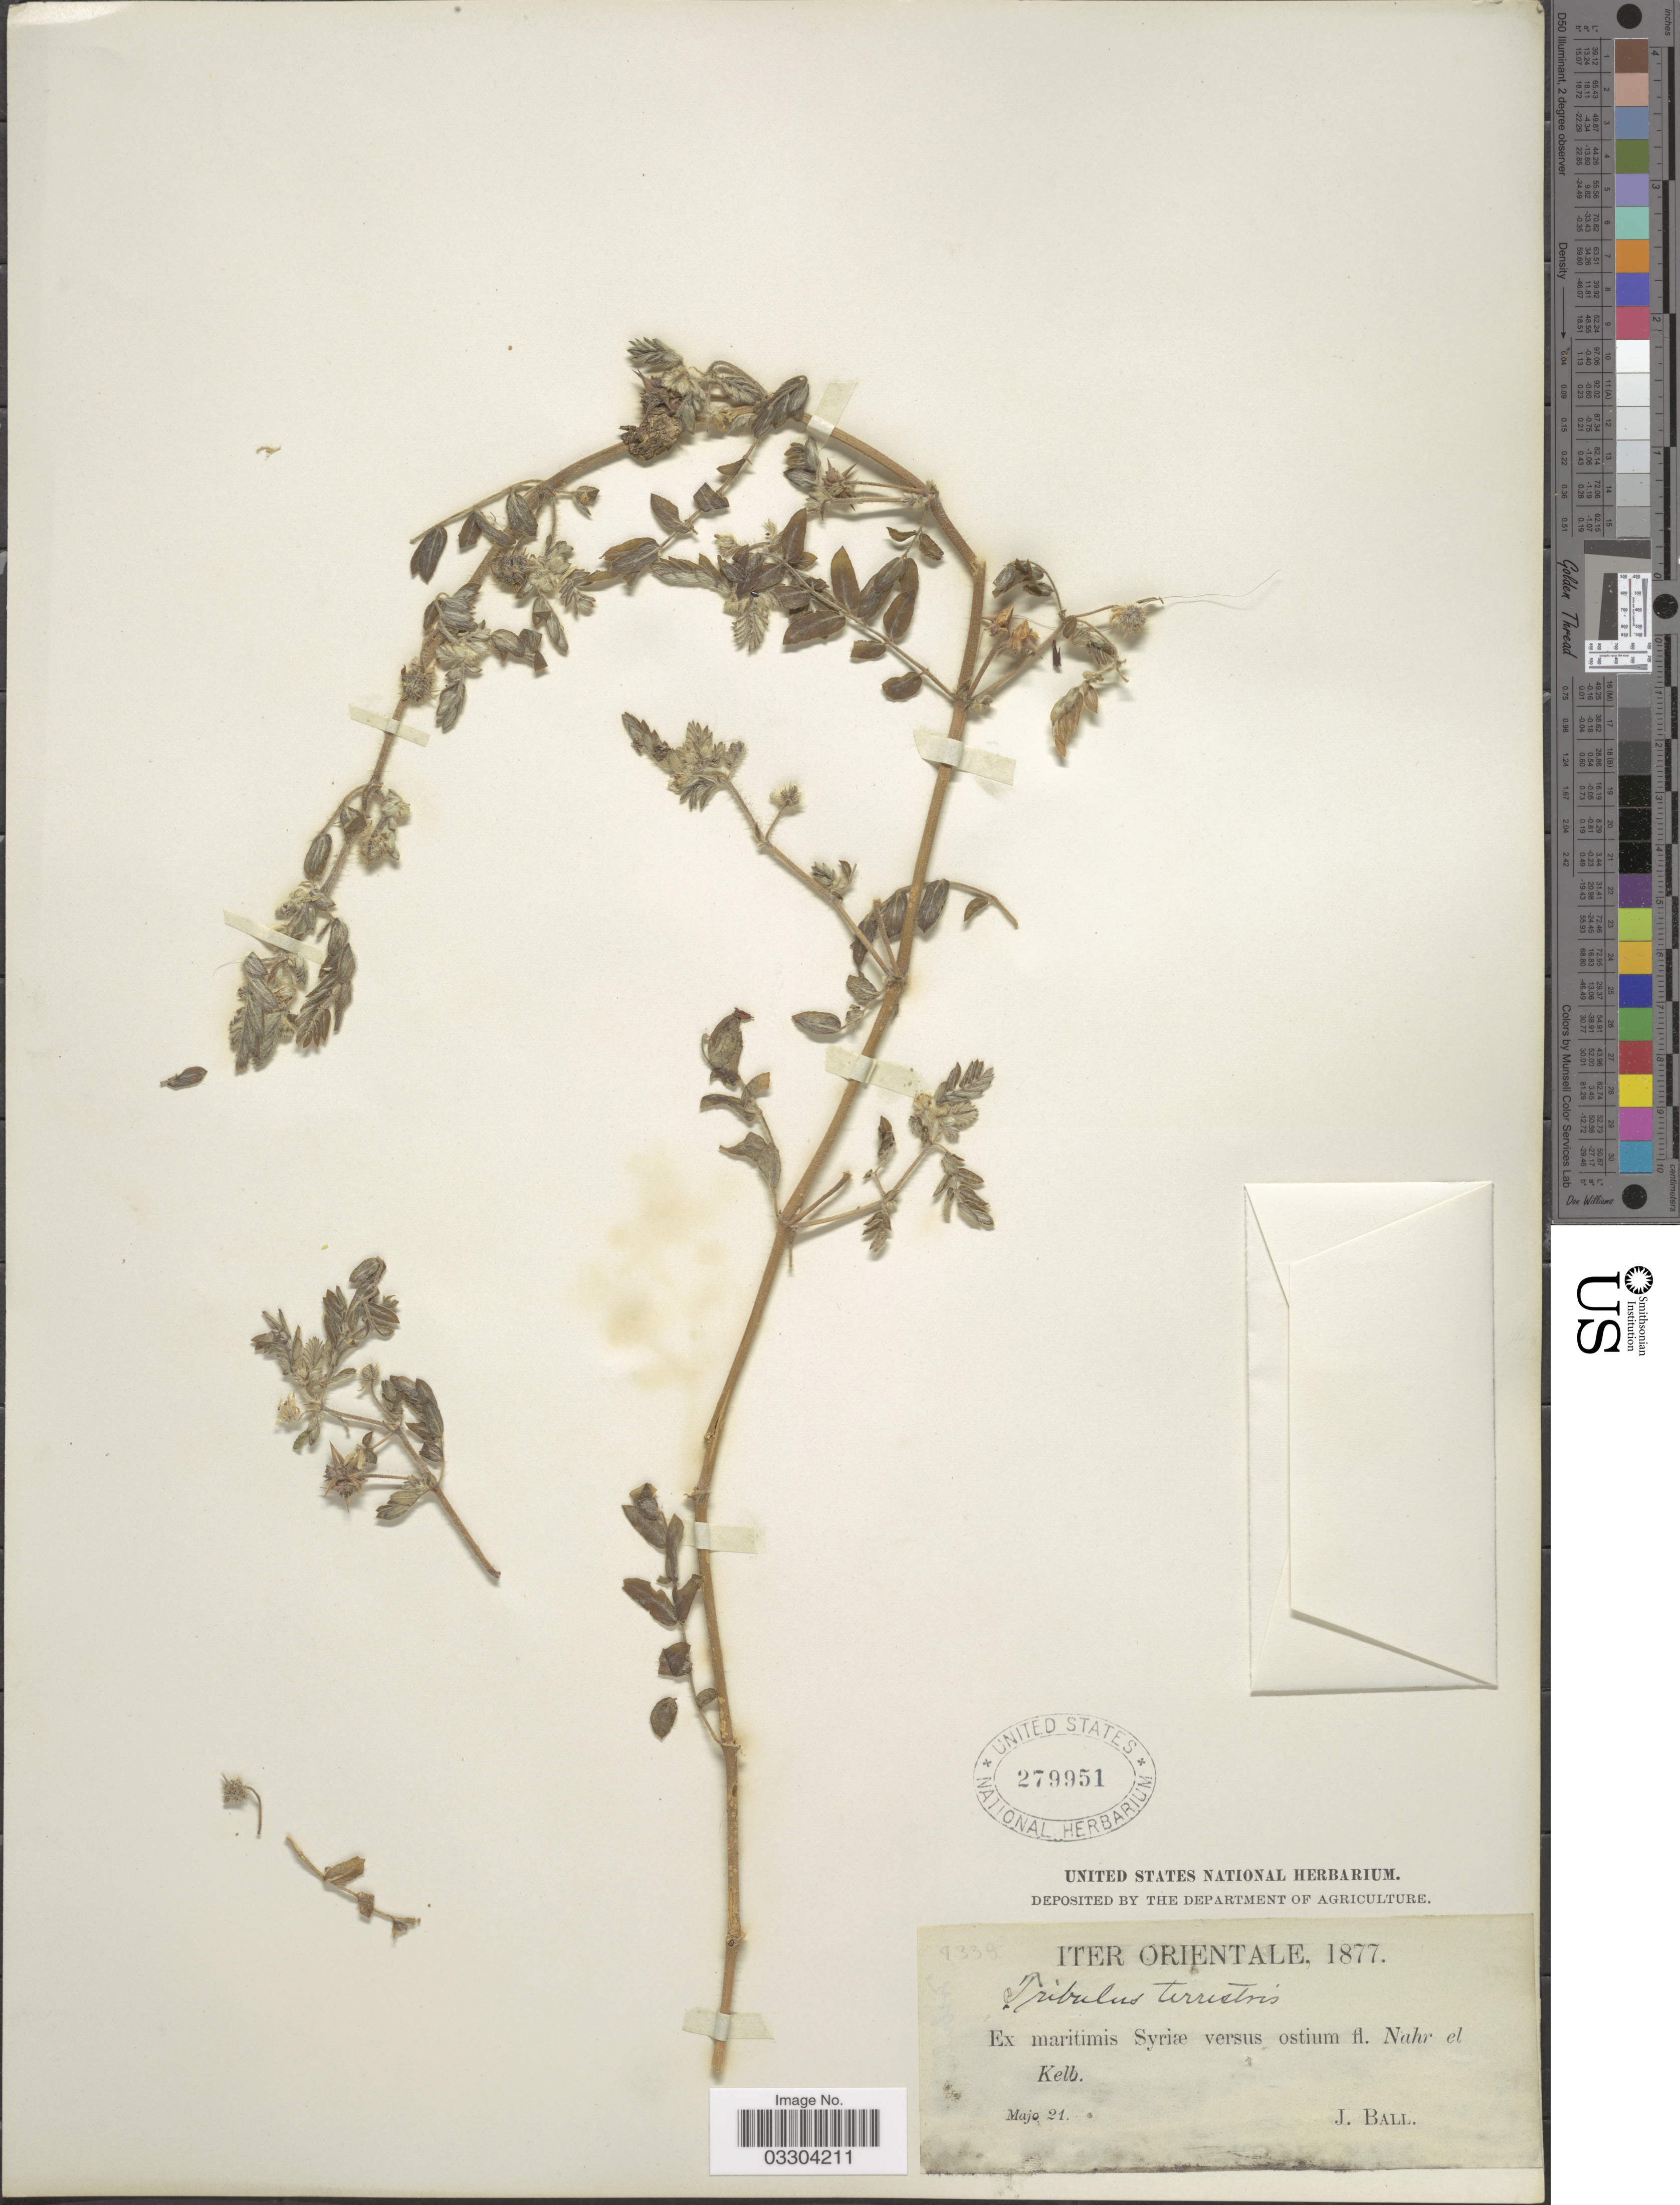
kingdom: Plantae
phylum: Tracheophyta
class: Magnoliopsida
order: Zygophyllales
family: Zygophyllaceae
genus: Tribulus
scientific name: Tribulus terrestris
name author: L.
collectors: J. Ball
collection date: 1877-05-21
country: Lebanon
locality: Iter Orientale, Ex maritimis Syriæ versus ostium fl. Nahr el Kelb.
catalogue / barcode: US 279951